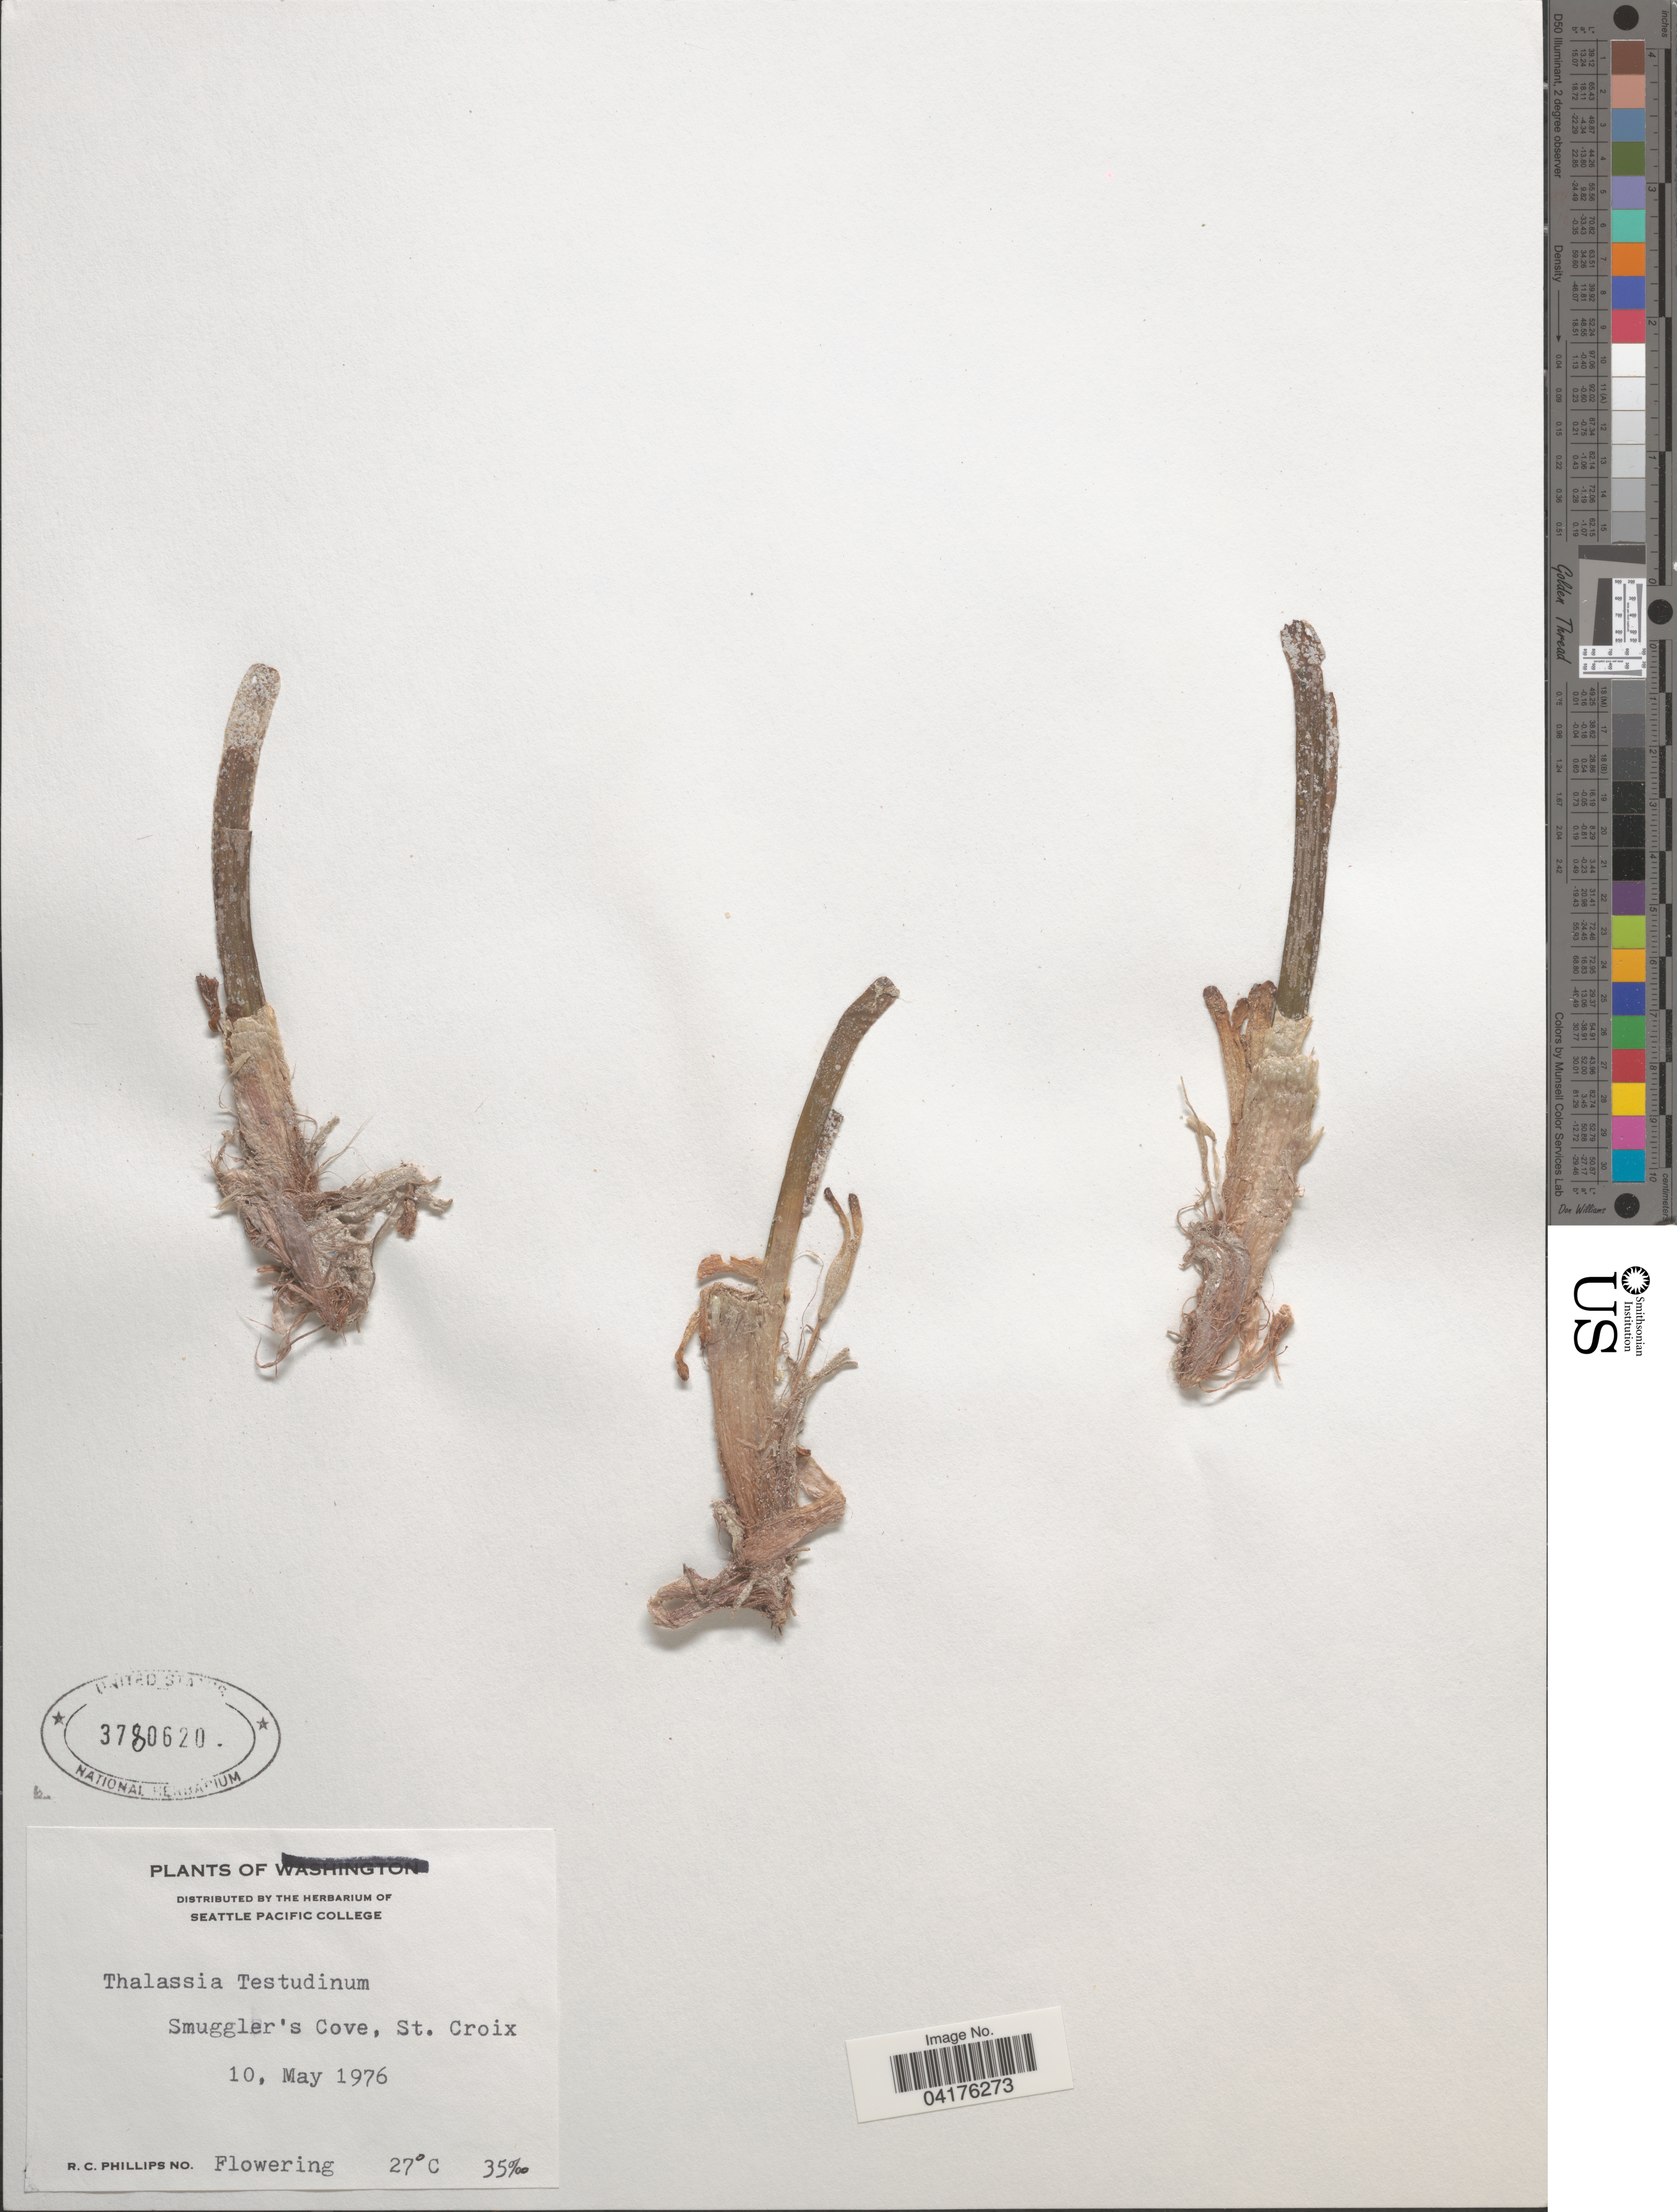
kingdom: Plantae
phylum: Tracheophyta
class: Liliopsida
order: Alismatales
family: Hydrocharitaceae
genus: Thalassia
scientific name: Thalassia testudinum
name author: Banks & Sol. ex K.D. Koenig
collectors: R. C. Phillips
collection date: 1976-05-10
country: U.S. Virgin Islands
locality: Smuggler's Cove, St. Croix.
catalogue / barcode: US 3780620